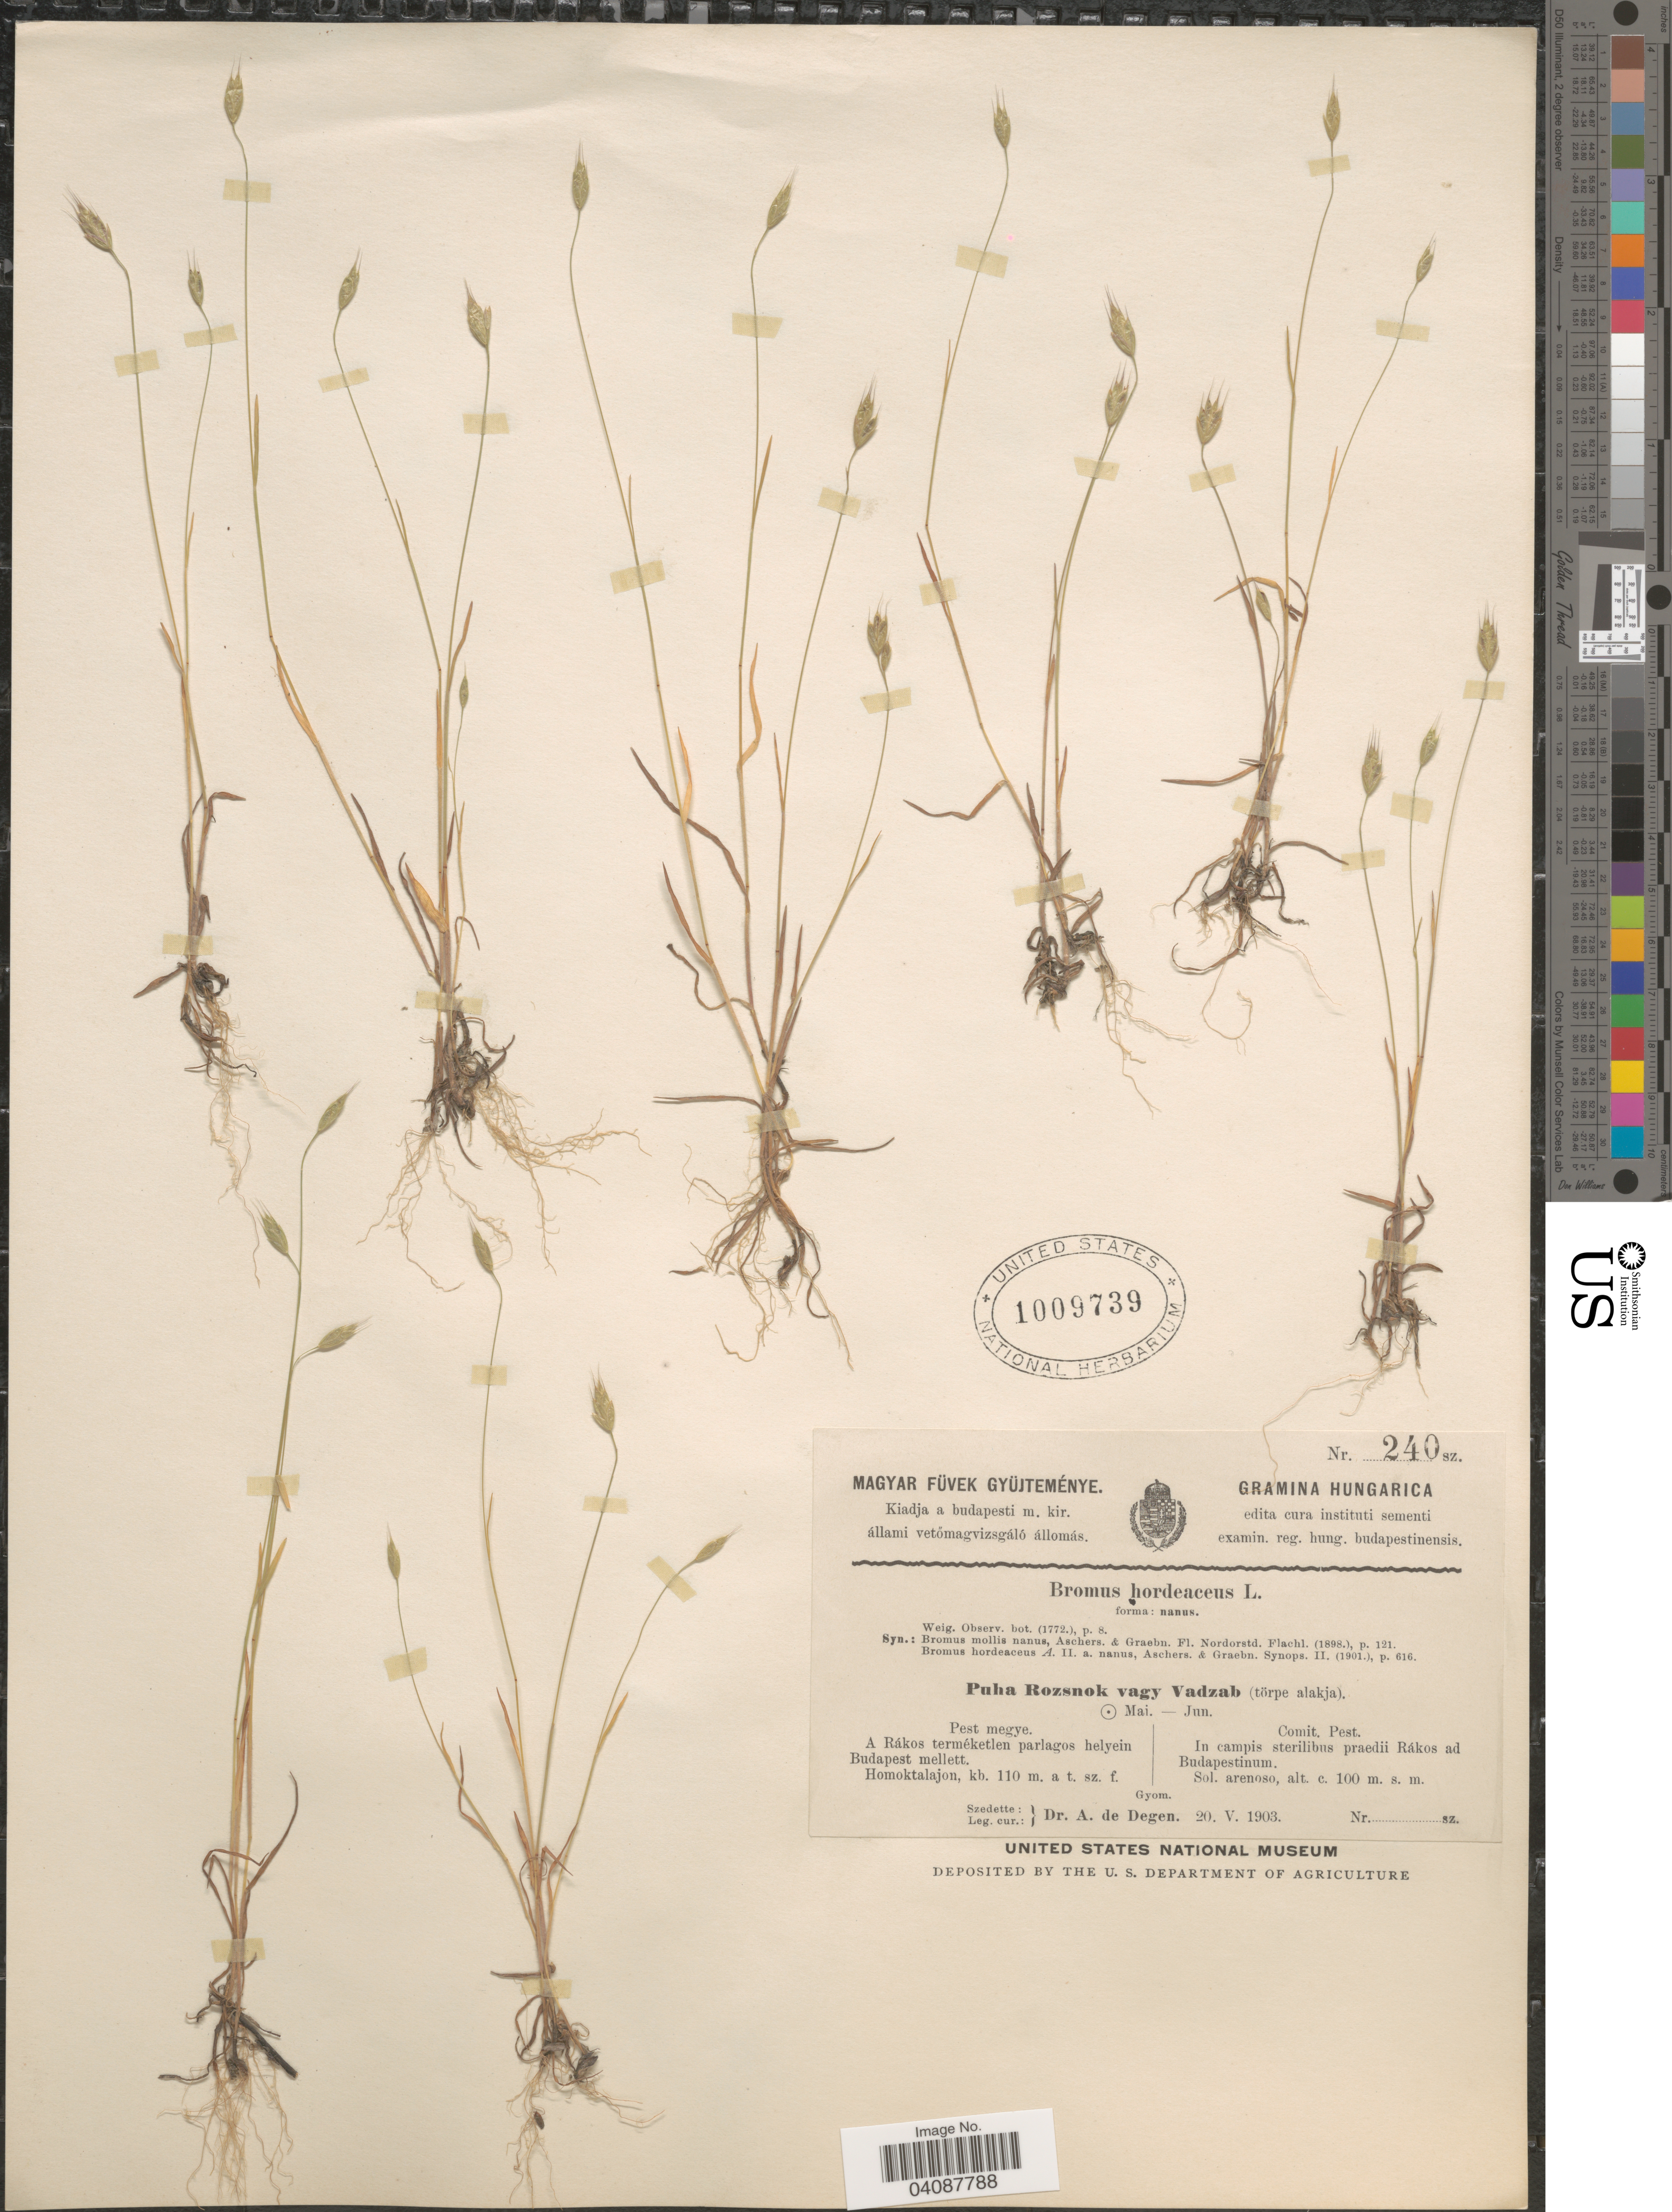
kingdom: Plantae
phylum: Tracheophyta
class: Liliopsida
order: Poales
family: Poaceae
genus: Bromus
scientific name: Bromus hordeaceus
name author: L.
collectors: A. Degen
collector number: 240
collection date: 1903-05-20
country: Hungary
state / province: Pest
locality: Comit. Pest. In campis sterilibus praedii Rákos ad Budapestinum.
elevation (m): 100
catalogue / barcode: US 1009739